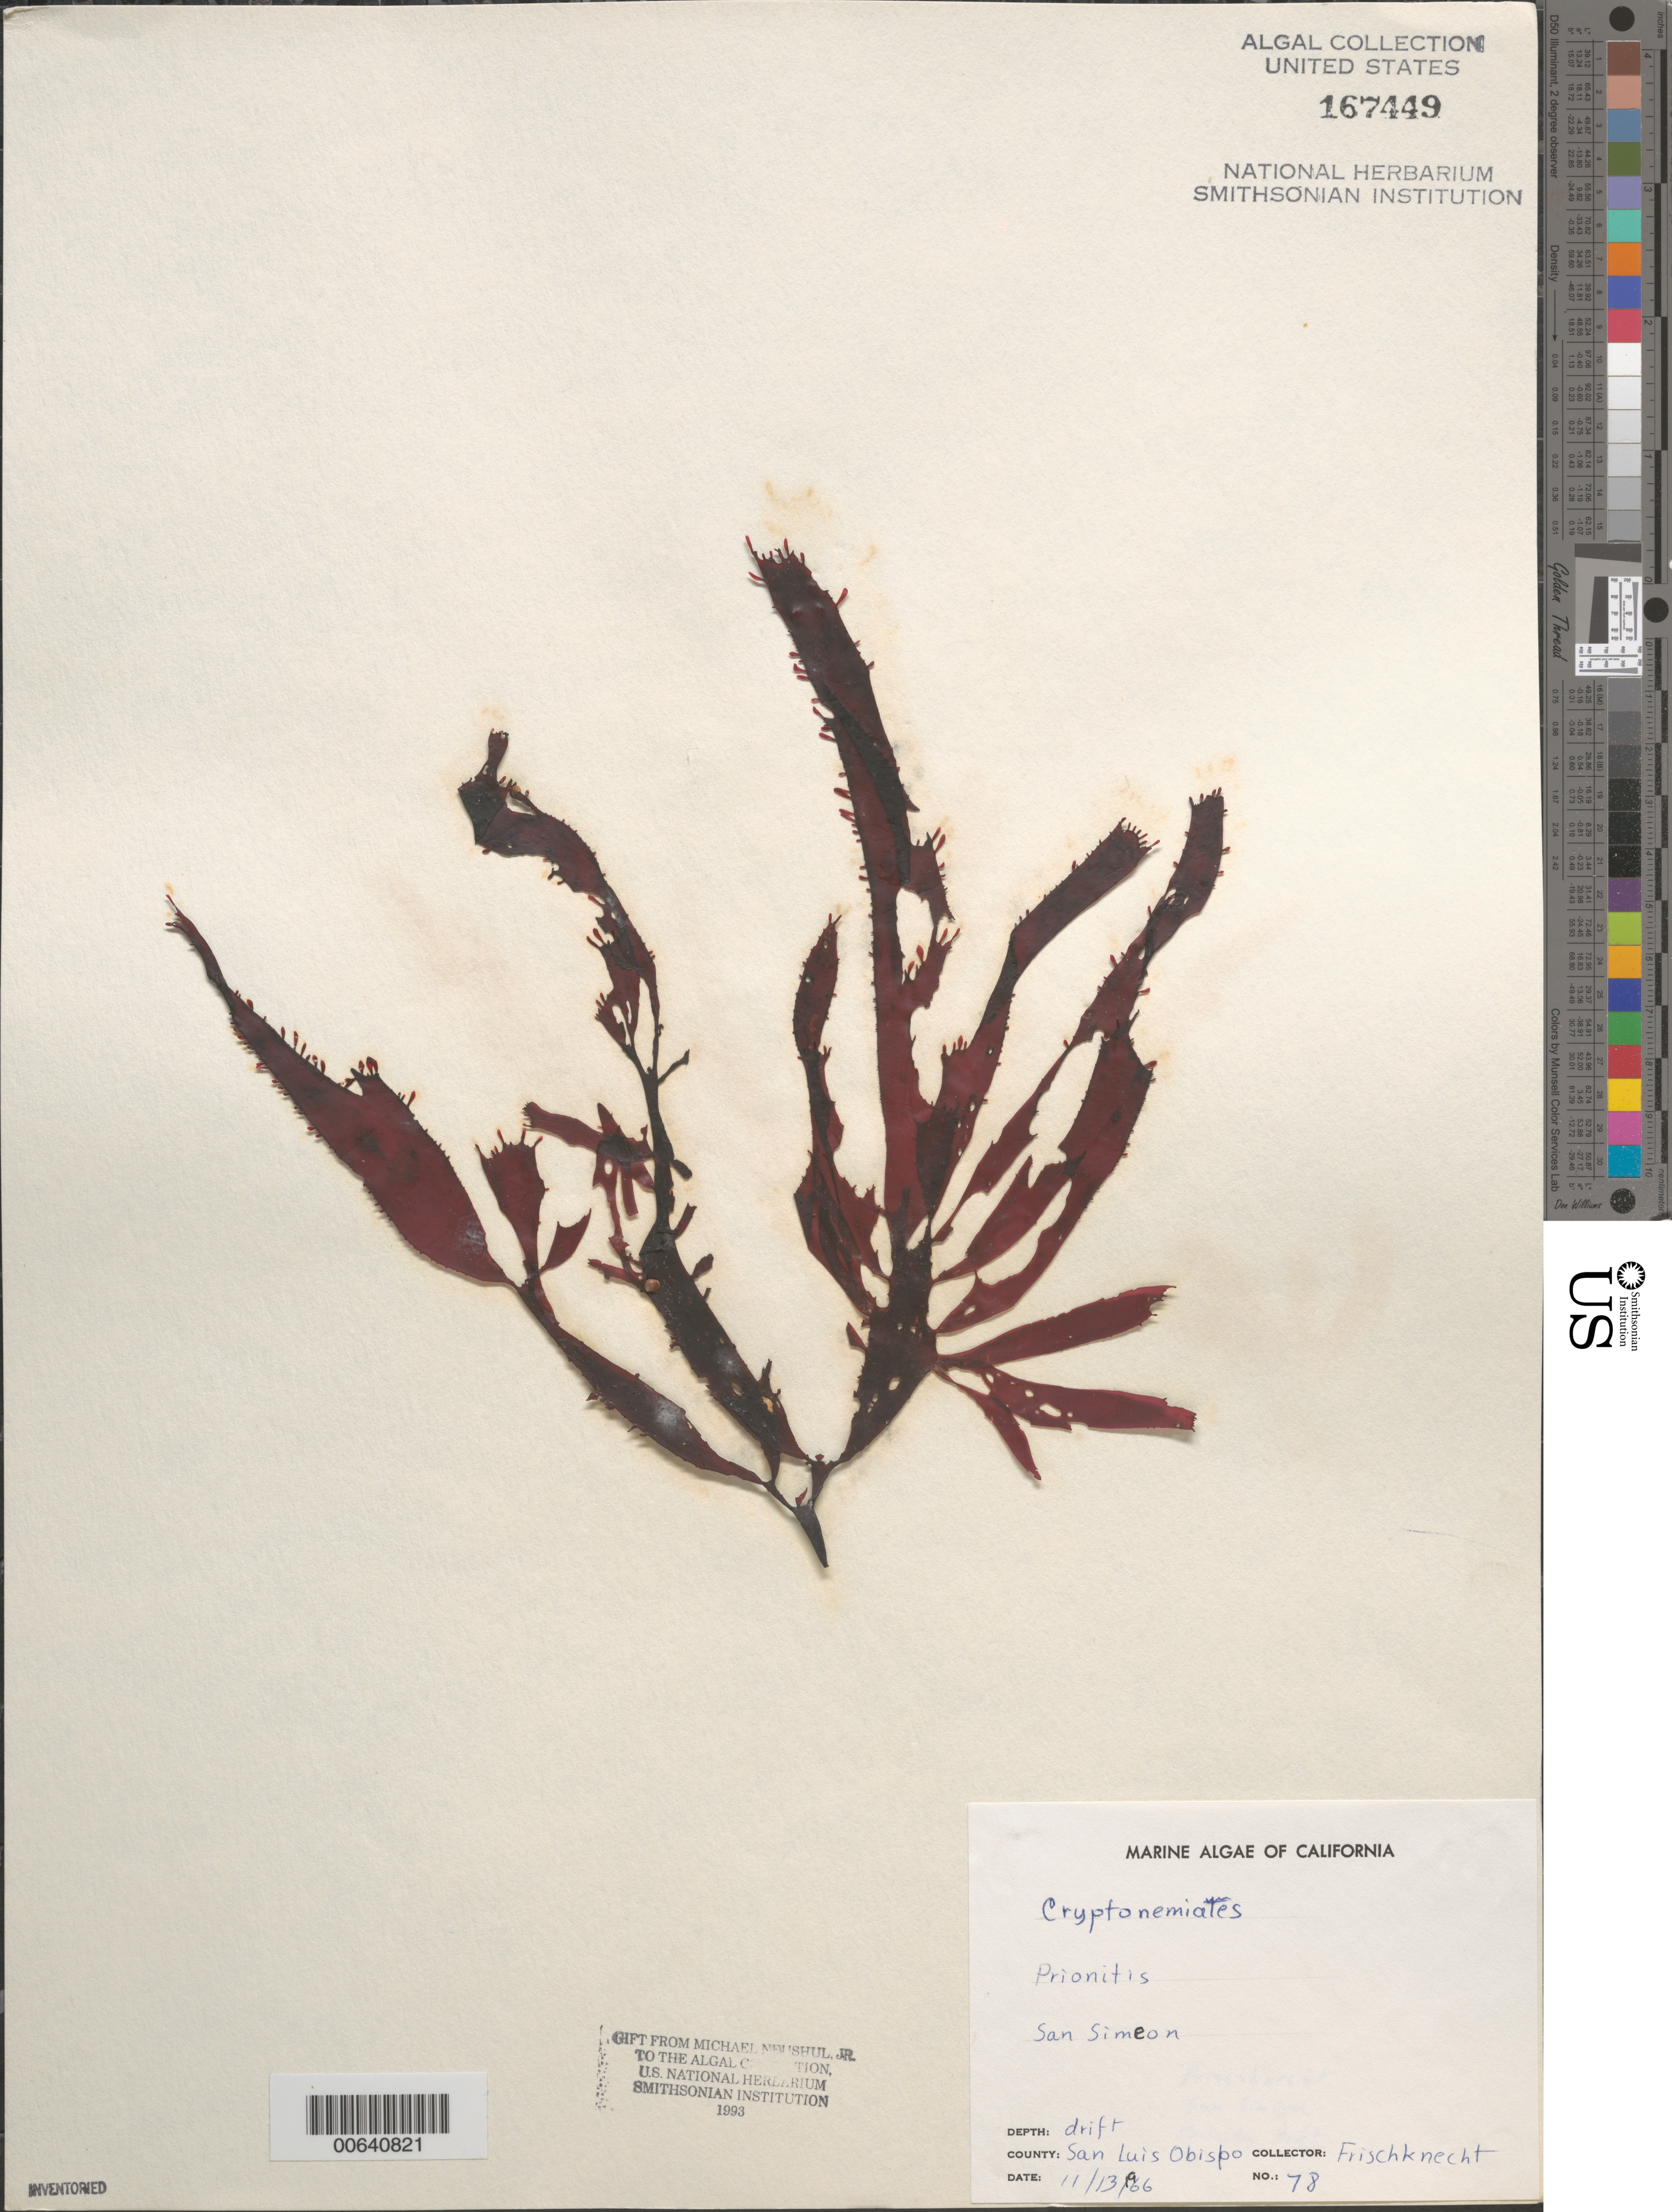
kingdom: Plantae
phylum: Rhodophyta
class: Florideophyceae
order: Cryptonemiales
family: Cryptonemiaceae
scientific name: Prionitis sp.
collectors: -. Frischknecht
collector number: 78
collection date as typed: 13 Nov 1966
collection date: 1966-11-13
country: United States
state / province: California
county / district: San Luis Obispo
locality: San Simeon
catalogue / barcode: US 167449